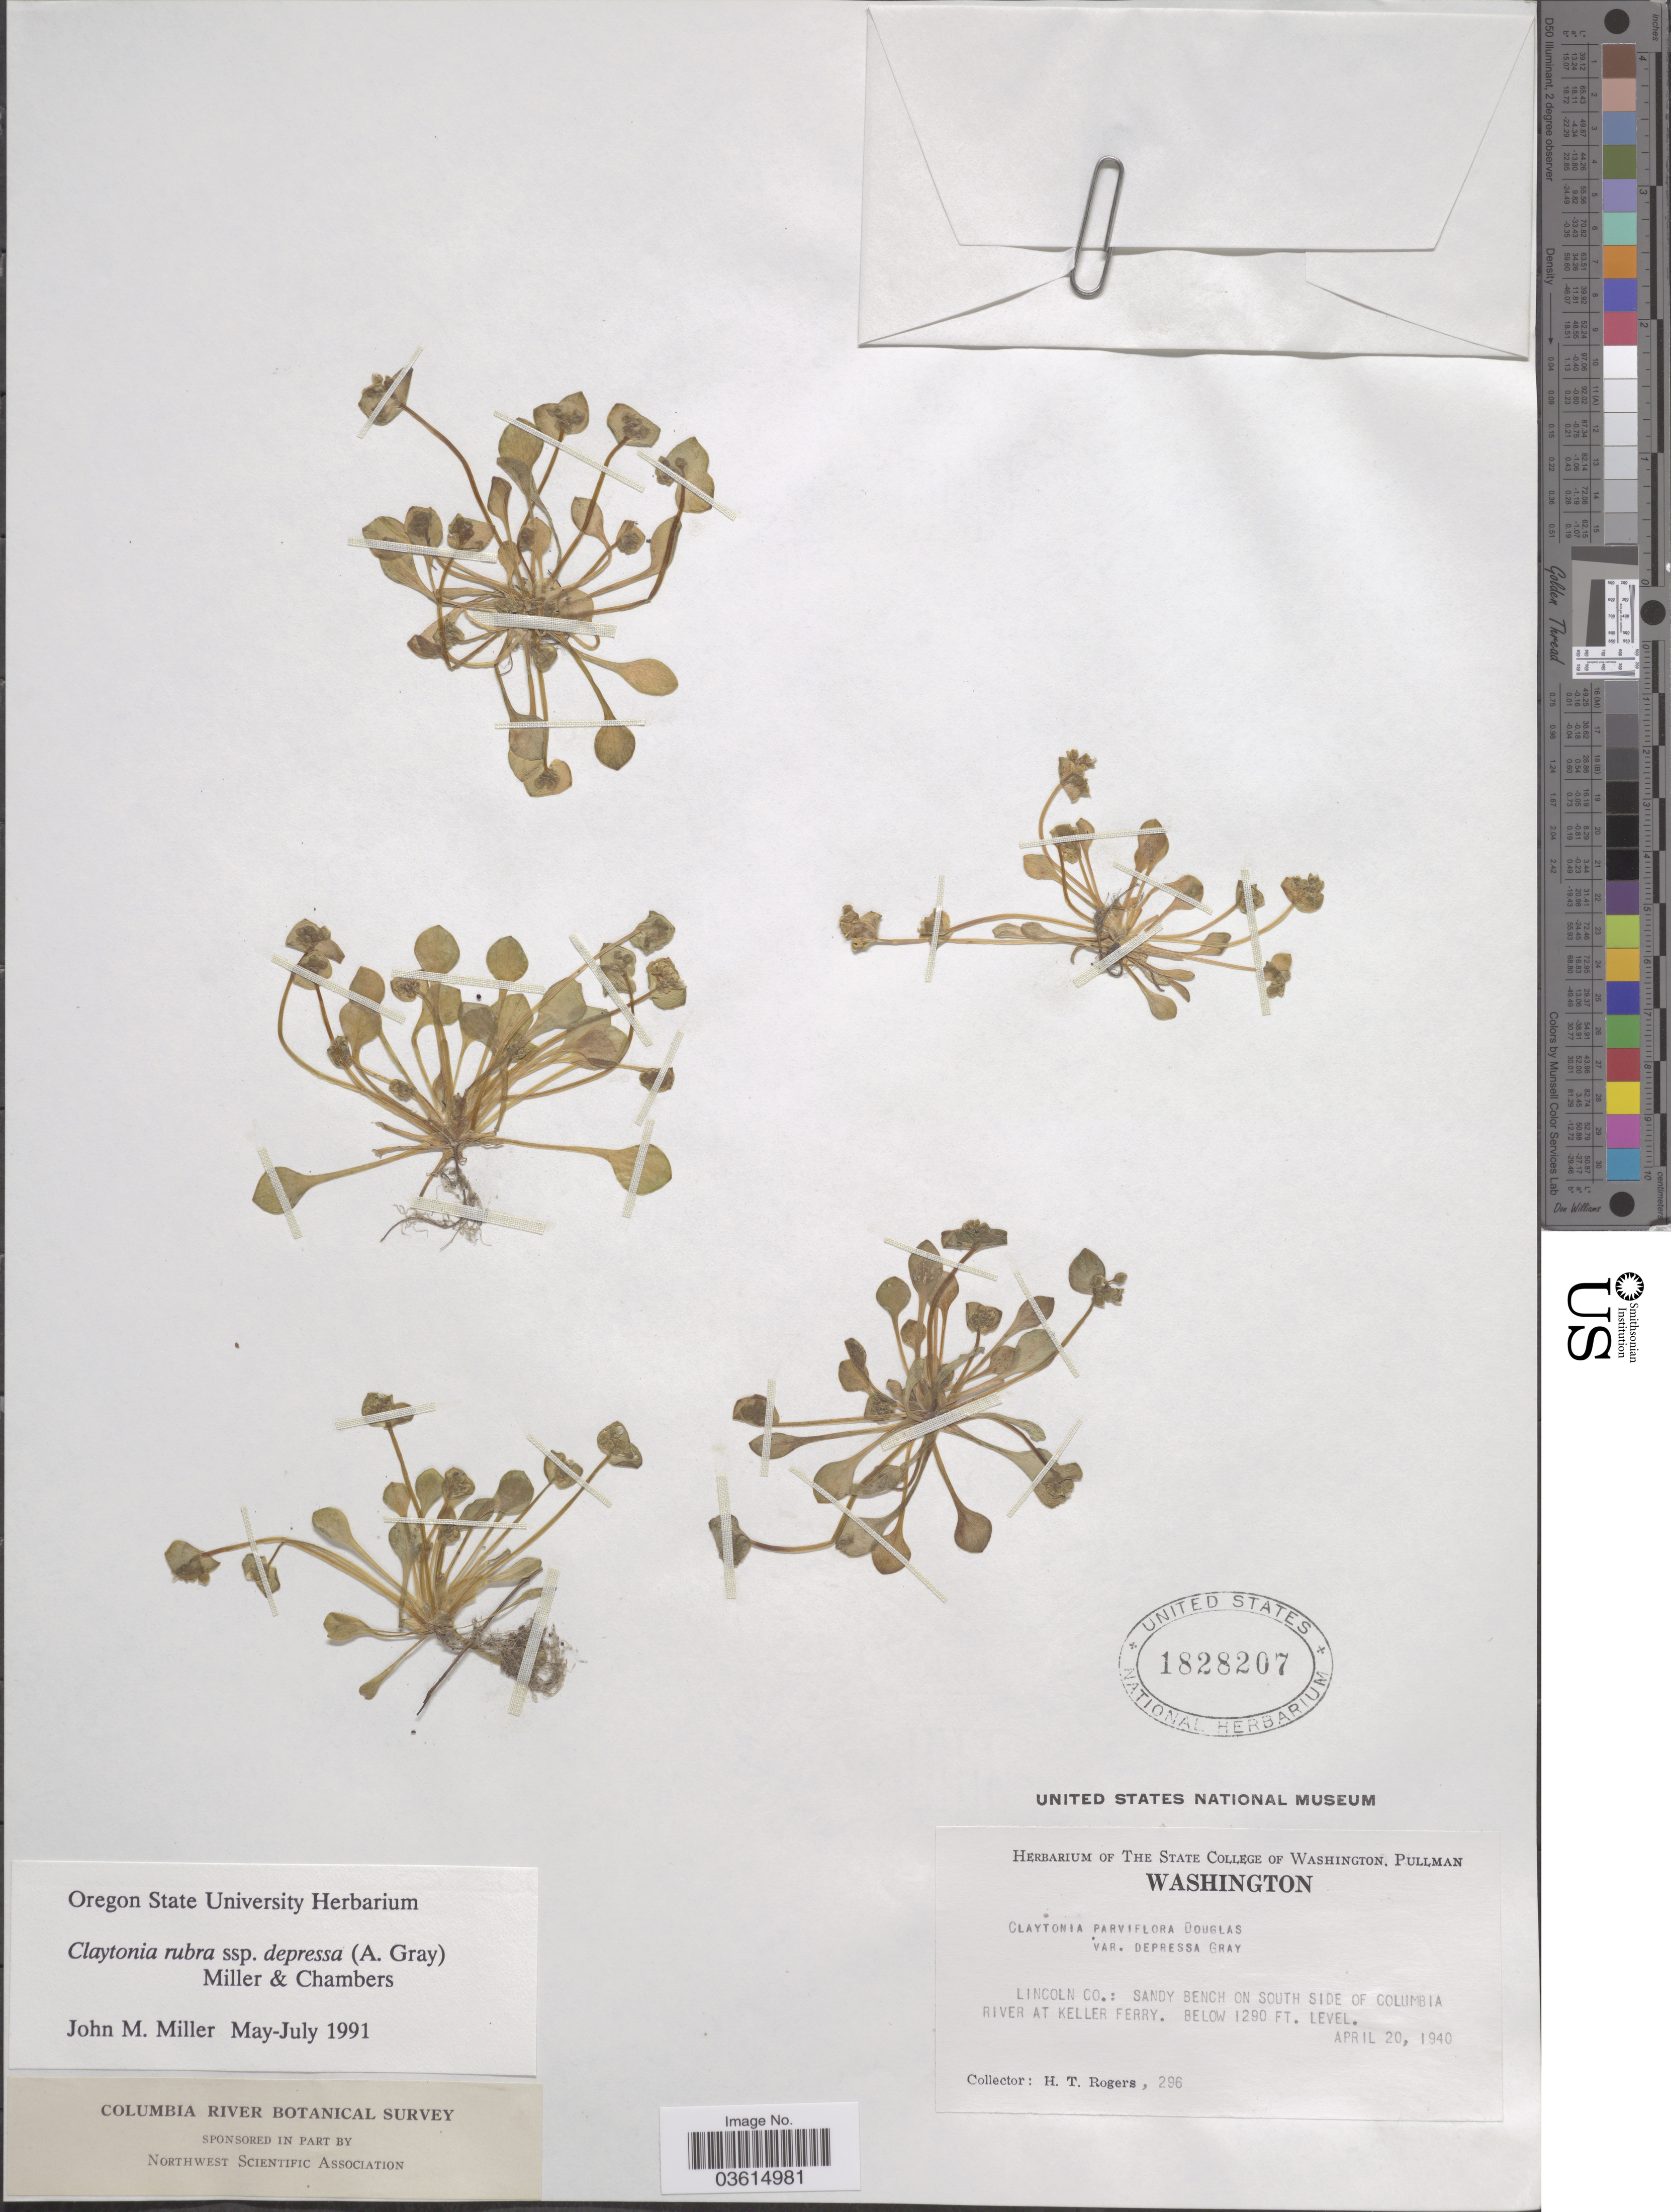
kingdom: Plantae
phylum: Tracheophyta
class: Magnoliopsida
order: Caryophyllales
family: Montiaceae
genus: Claytonia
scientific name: Claytonia rubra subsp. depressa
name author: (A. Gray) Mill. & Chambers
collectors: H. Rogers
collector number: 296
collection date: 1940-04-20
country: United States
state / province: Washington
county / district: Lincoln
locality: Lincoln Co.: sandy bench on south side of Columbia River at Keller Ferry.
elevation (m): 393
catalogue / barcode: US 1828207